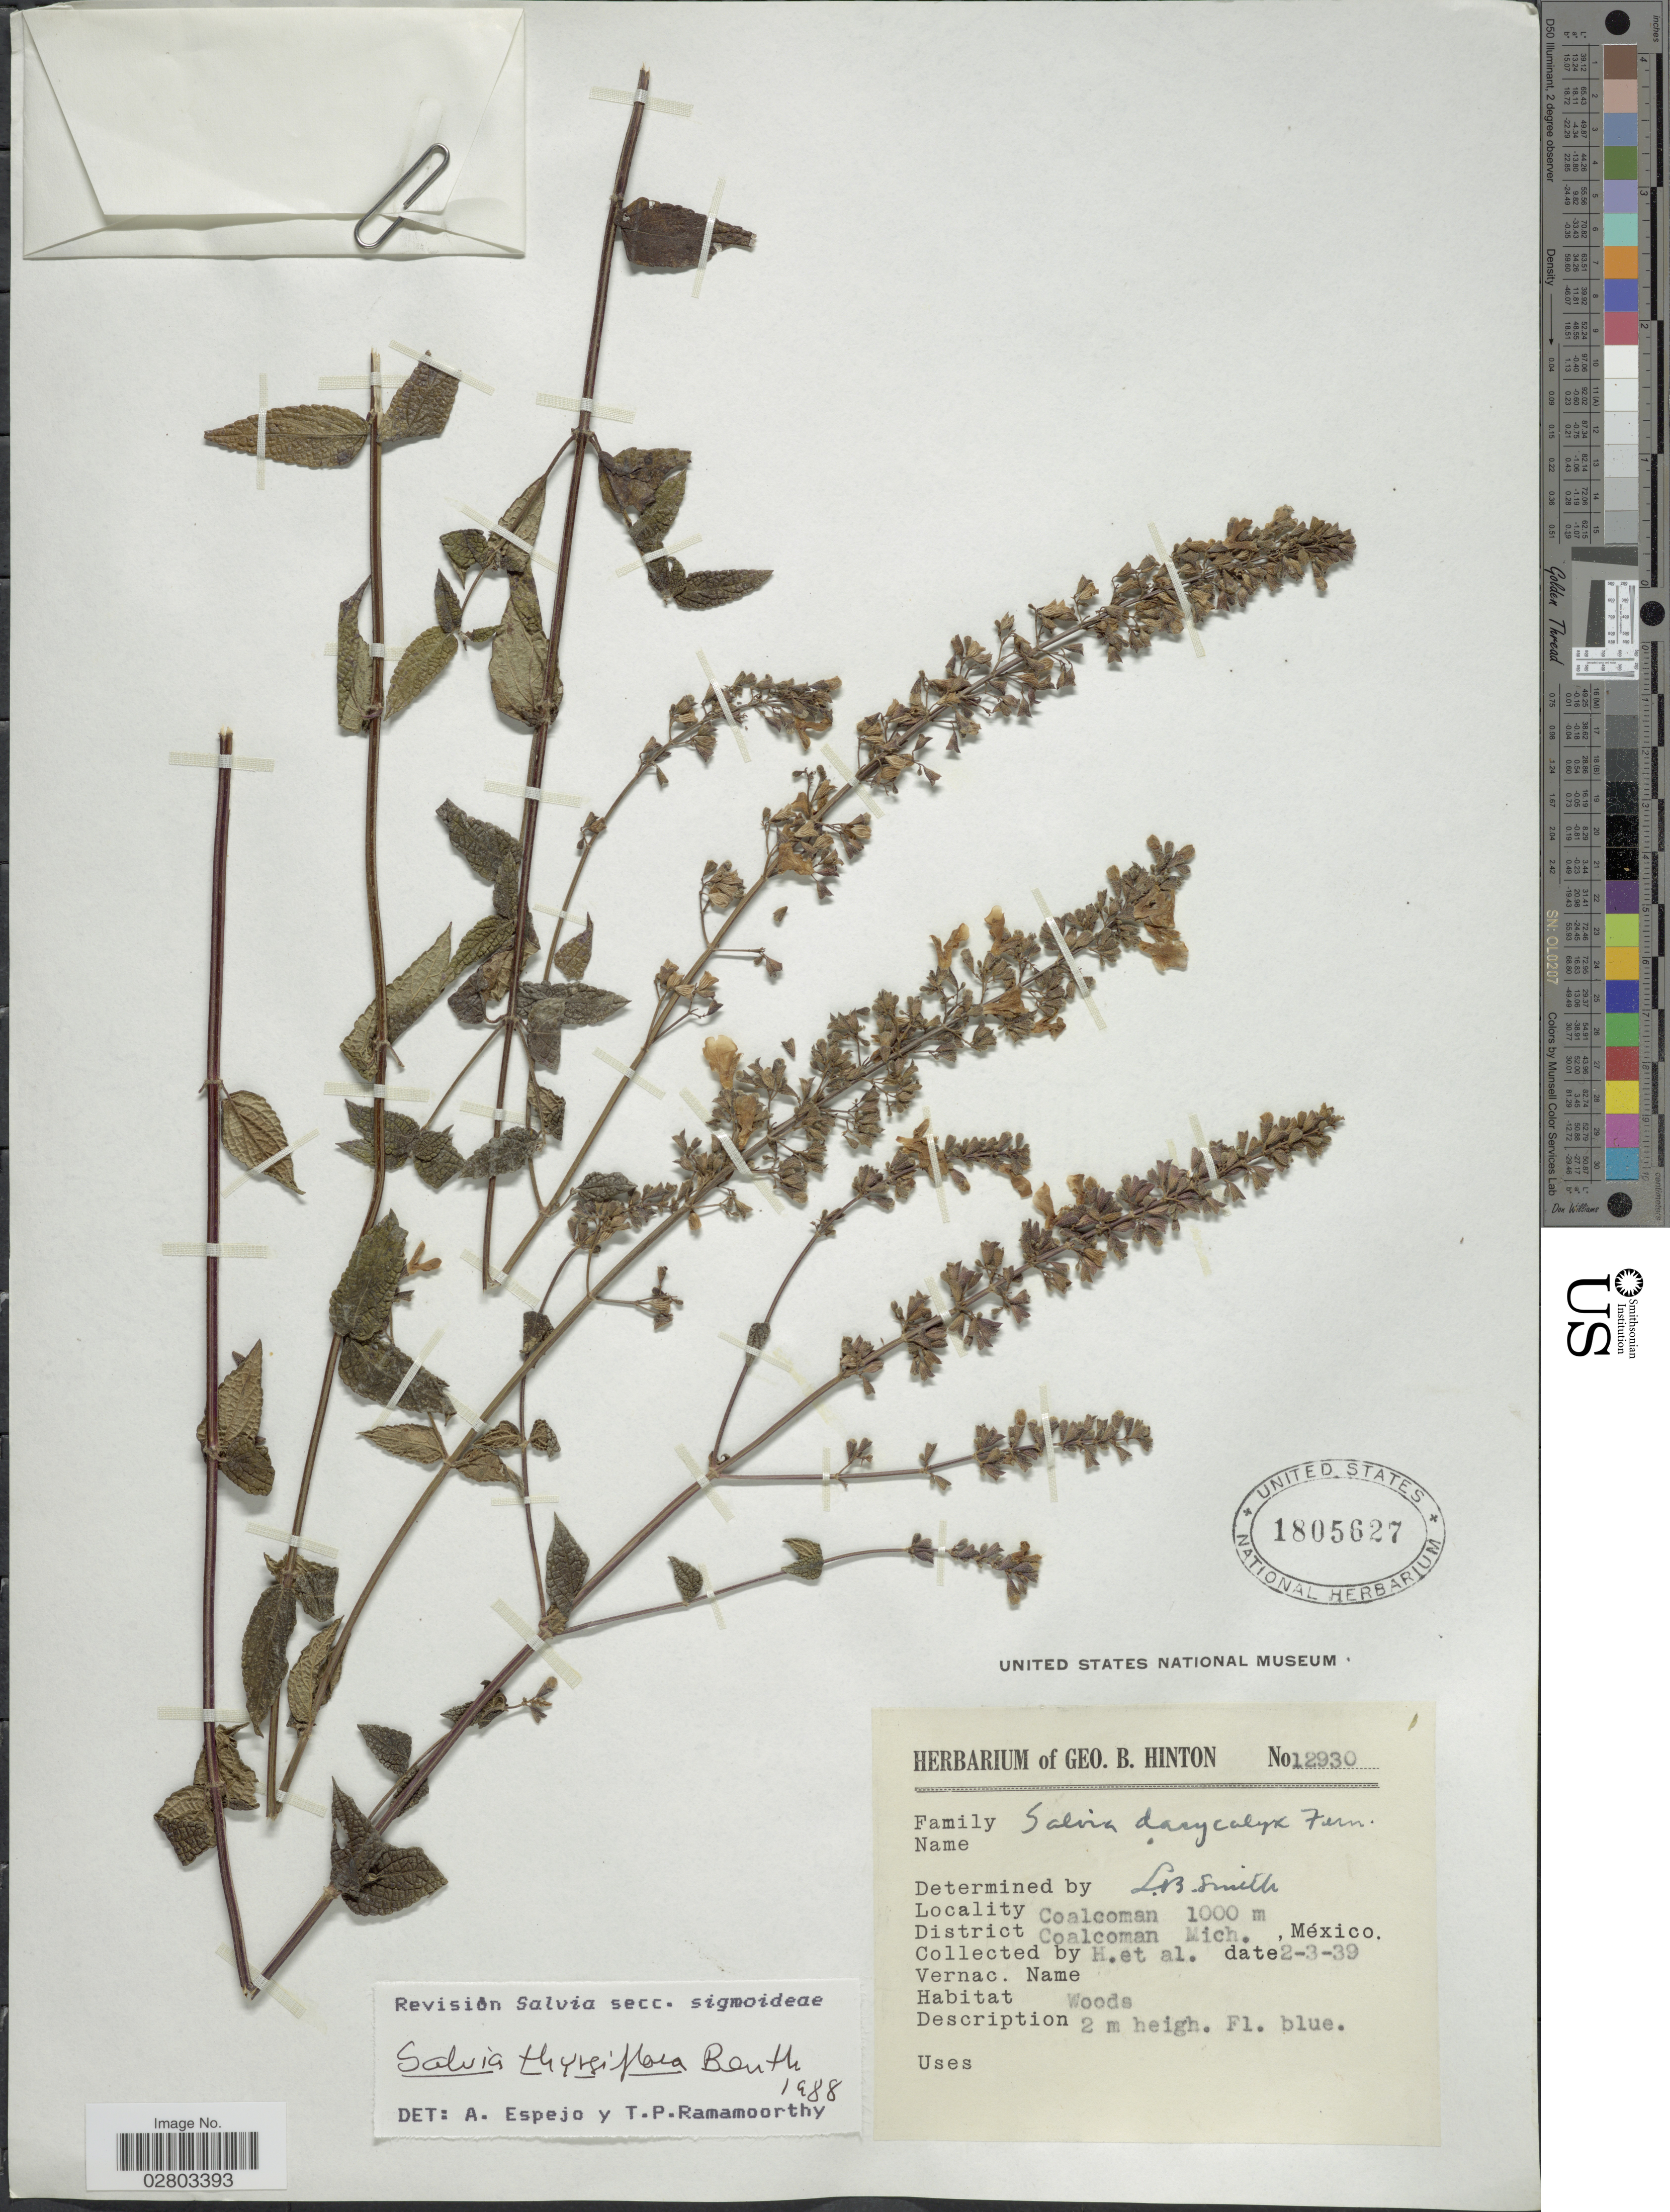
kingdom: Plantae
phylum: Tracheophyta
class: Magnoliopsida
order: Lamiales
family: Lamiaceae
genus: Salvia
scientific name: Salvia thyrsiflora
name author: Benth.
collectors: G. B. Hinton & et al.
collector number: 12930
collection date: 1939-03-02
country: Mexico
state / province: Michoacán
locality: Coalcoman, District Coalcoman Mich.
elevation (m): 1000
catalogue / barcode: US 1805627